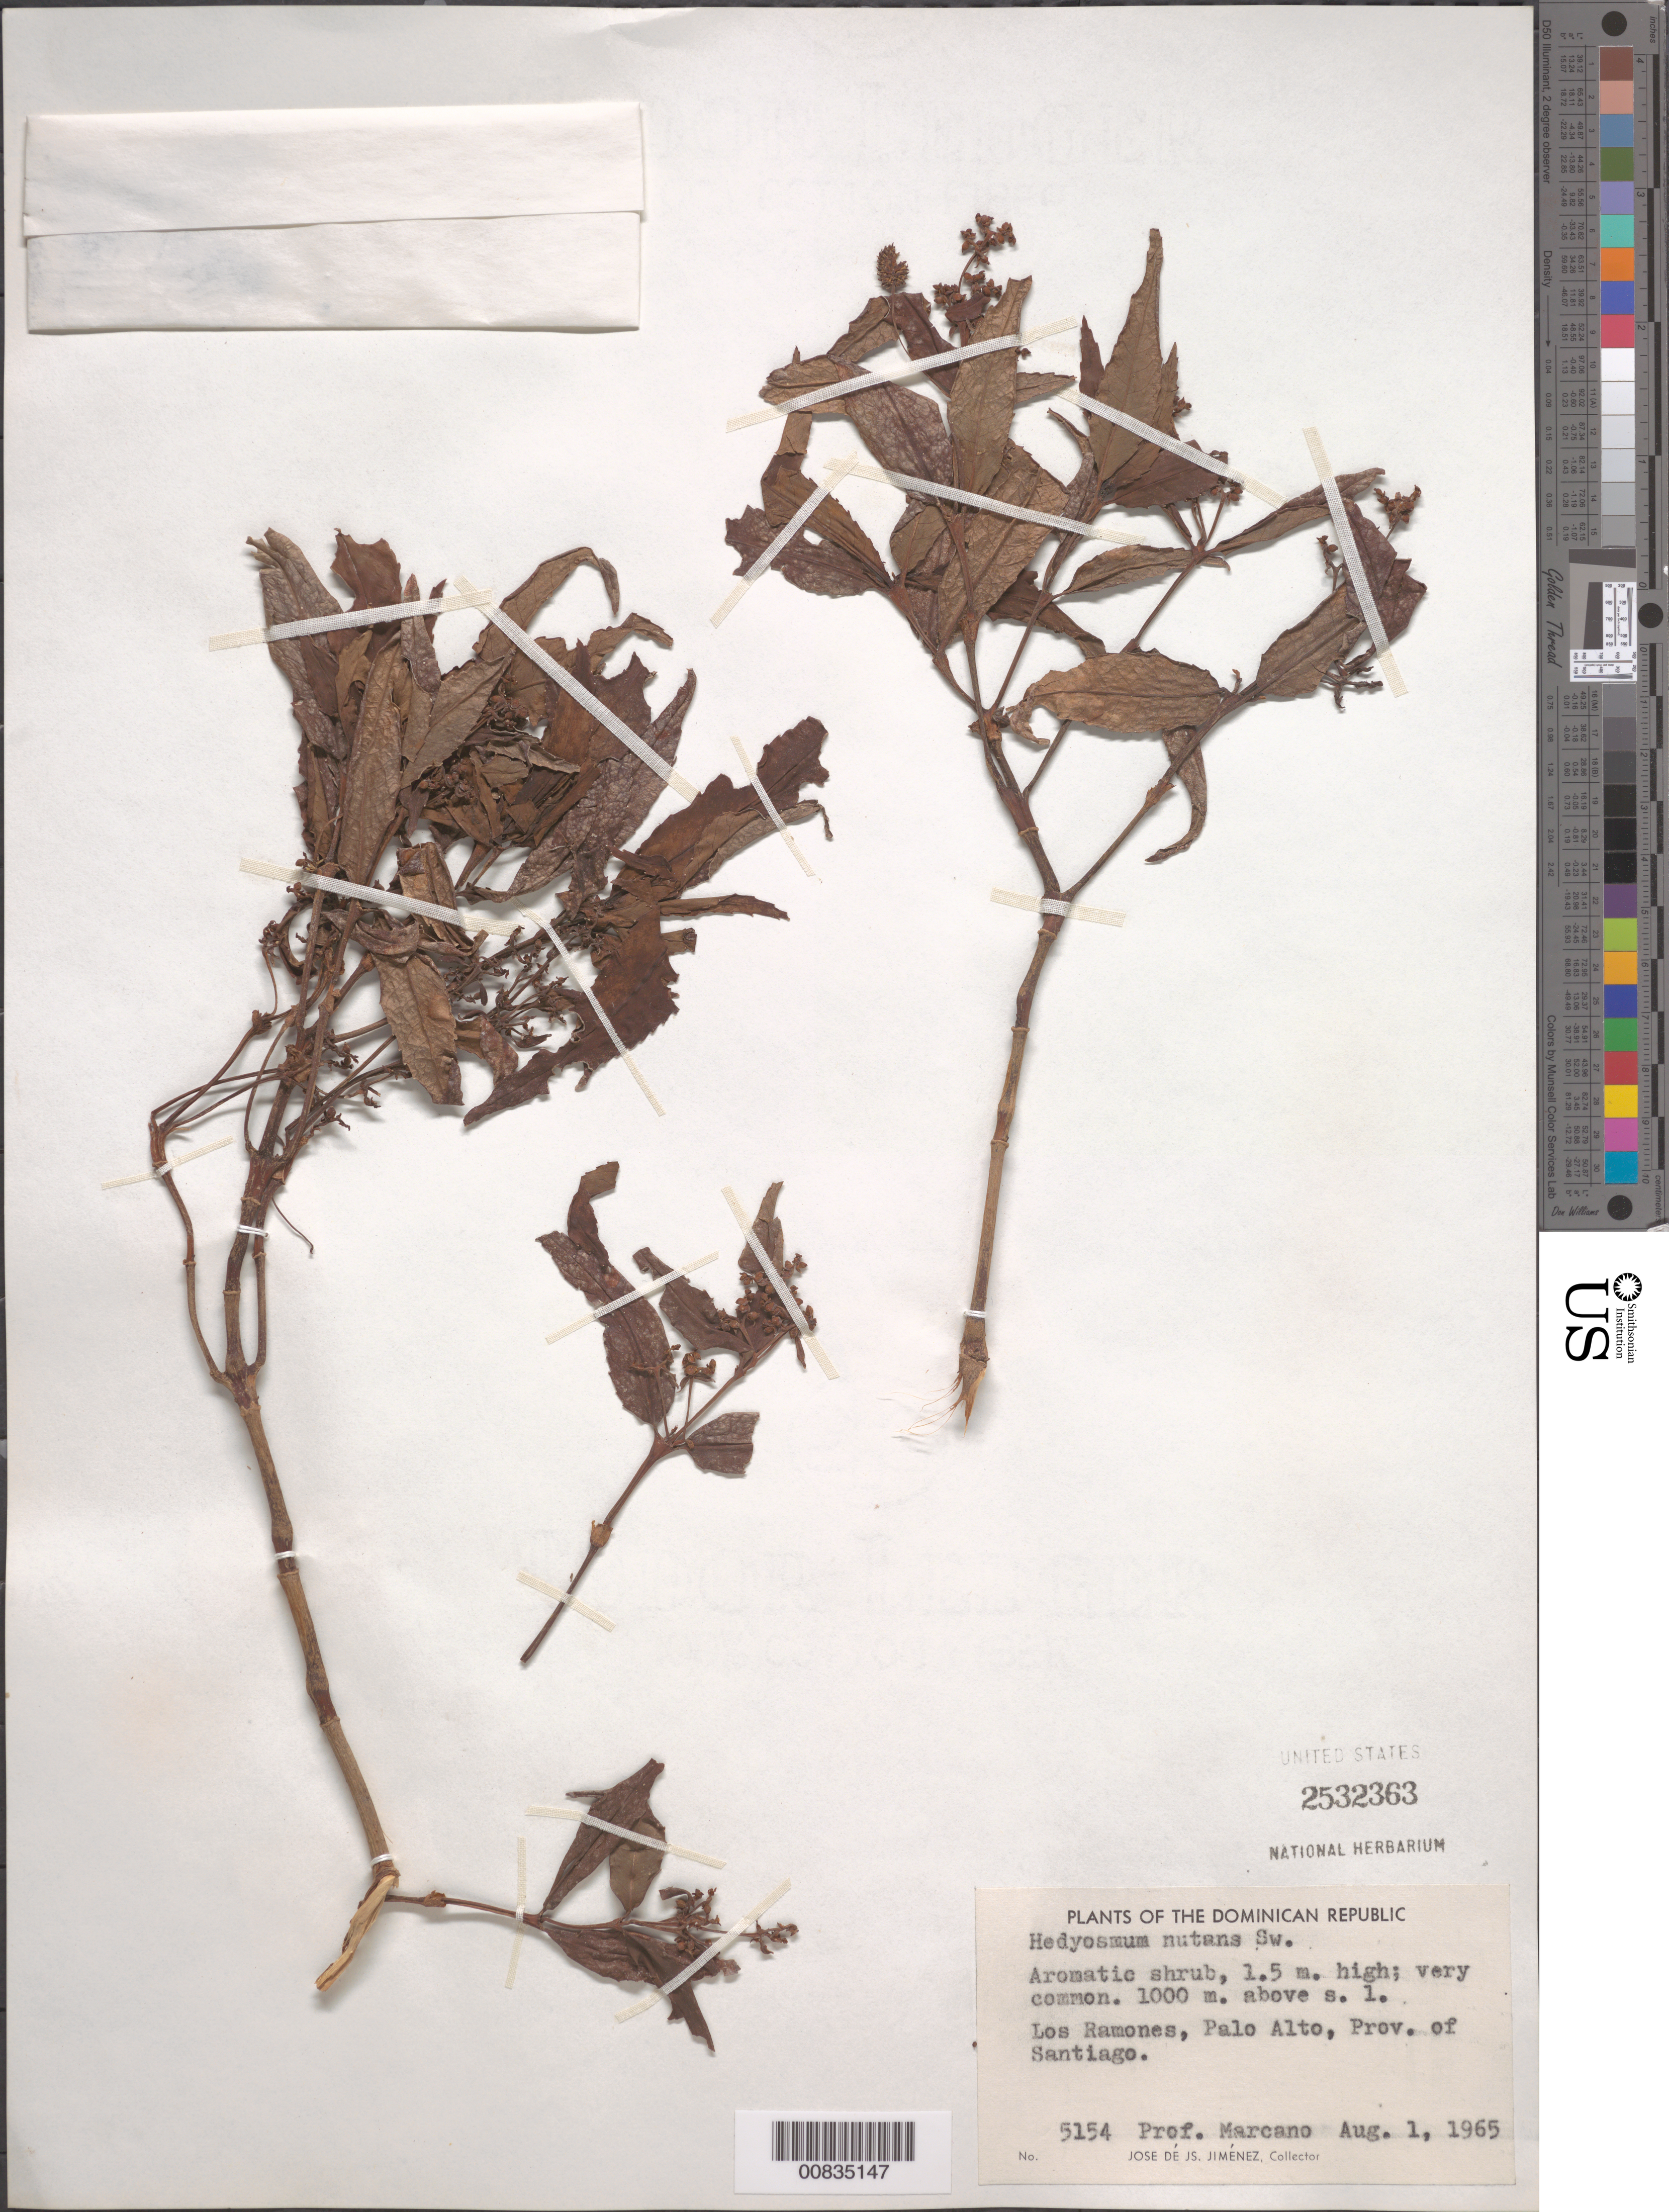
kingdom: Plantae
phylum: Tracheophyta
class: Magnoliopsida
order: Chloranthales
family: Chloranthaceae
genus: Hedyosmum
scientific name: Hedyosmum nutans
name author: Sw.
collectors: J. J. Jiménez & E. J. Marcano F.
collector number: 5154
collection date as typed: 01 Aug 1965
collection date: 1965-08-01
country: Dominican Republic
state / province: Santiago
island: Hispaniola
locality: Los Ramones, Palo Alto.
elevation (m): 1000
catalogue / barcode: US 2532363